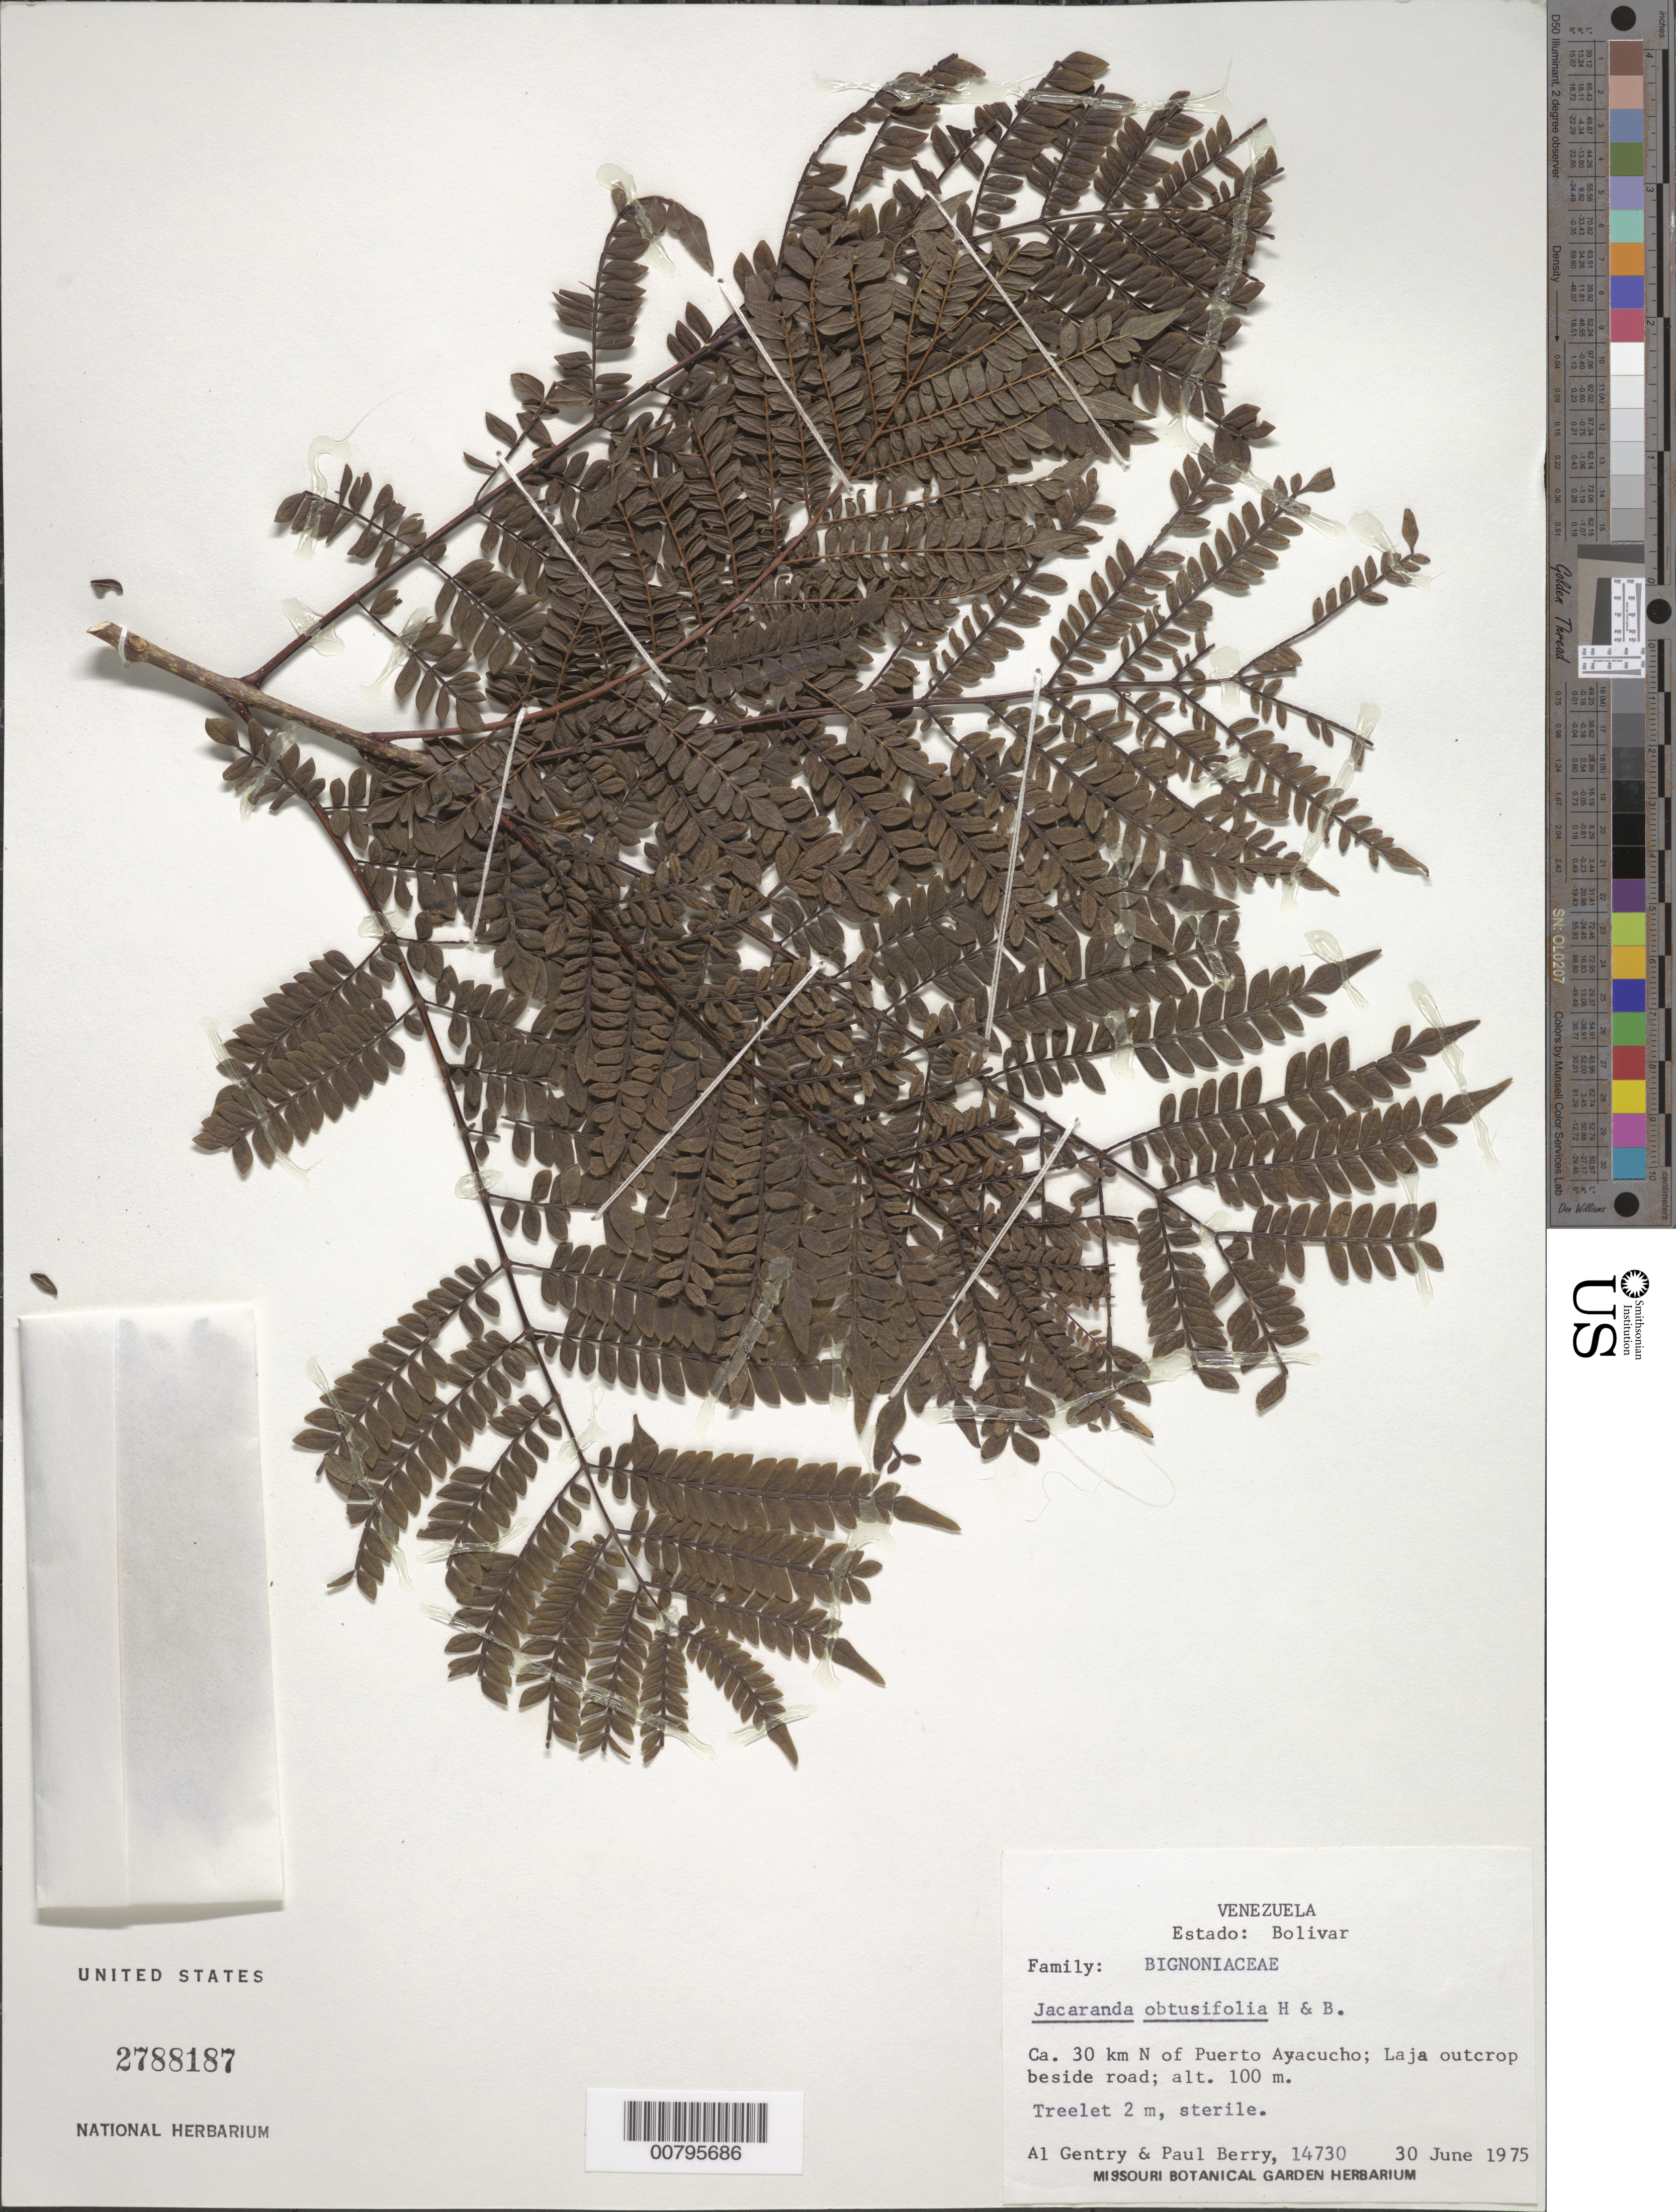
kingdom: Plantae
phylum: Tracheophyta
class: Magnoliopsida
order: Lamiales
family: Bignoniaceae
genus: Jacaranda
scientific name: Jacaranda obtusifolia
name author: Bonpl.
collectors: A. H. Gentry & P. Berry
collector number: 14730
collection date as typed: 30-Jun-75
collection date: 1975-06-30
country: Venezuela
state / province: Bolívar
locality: Puerto Ayacucho, ca. 30 km N of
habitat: Laja outcrop beside road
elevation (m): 100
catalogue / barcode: US 2788187